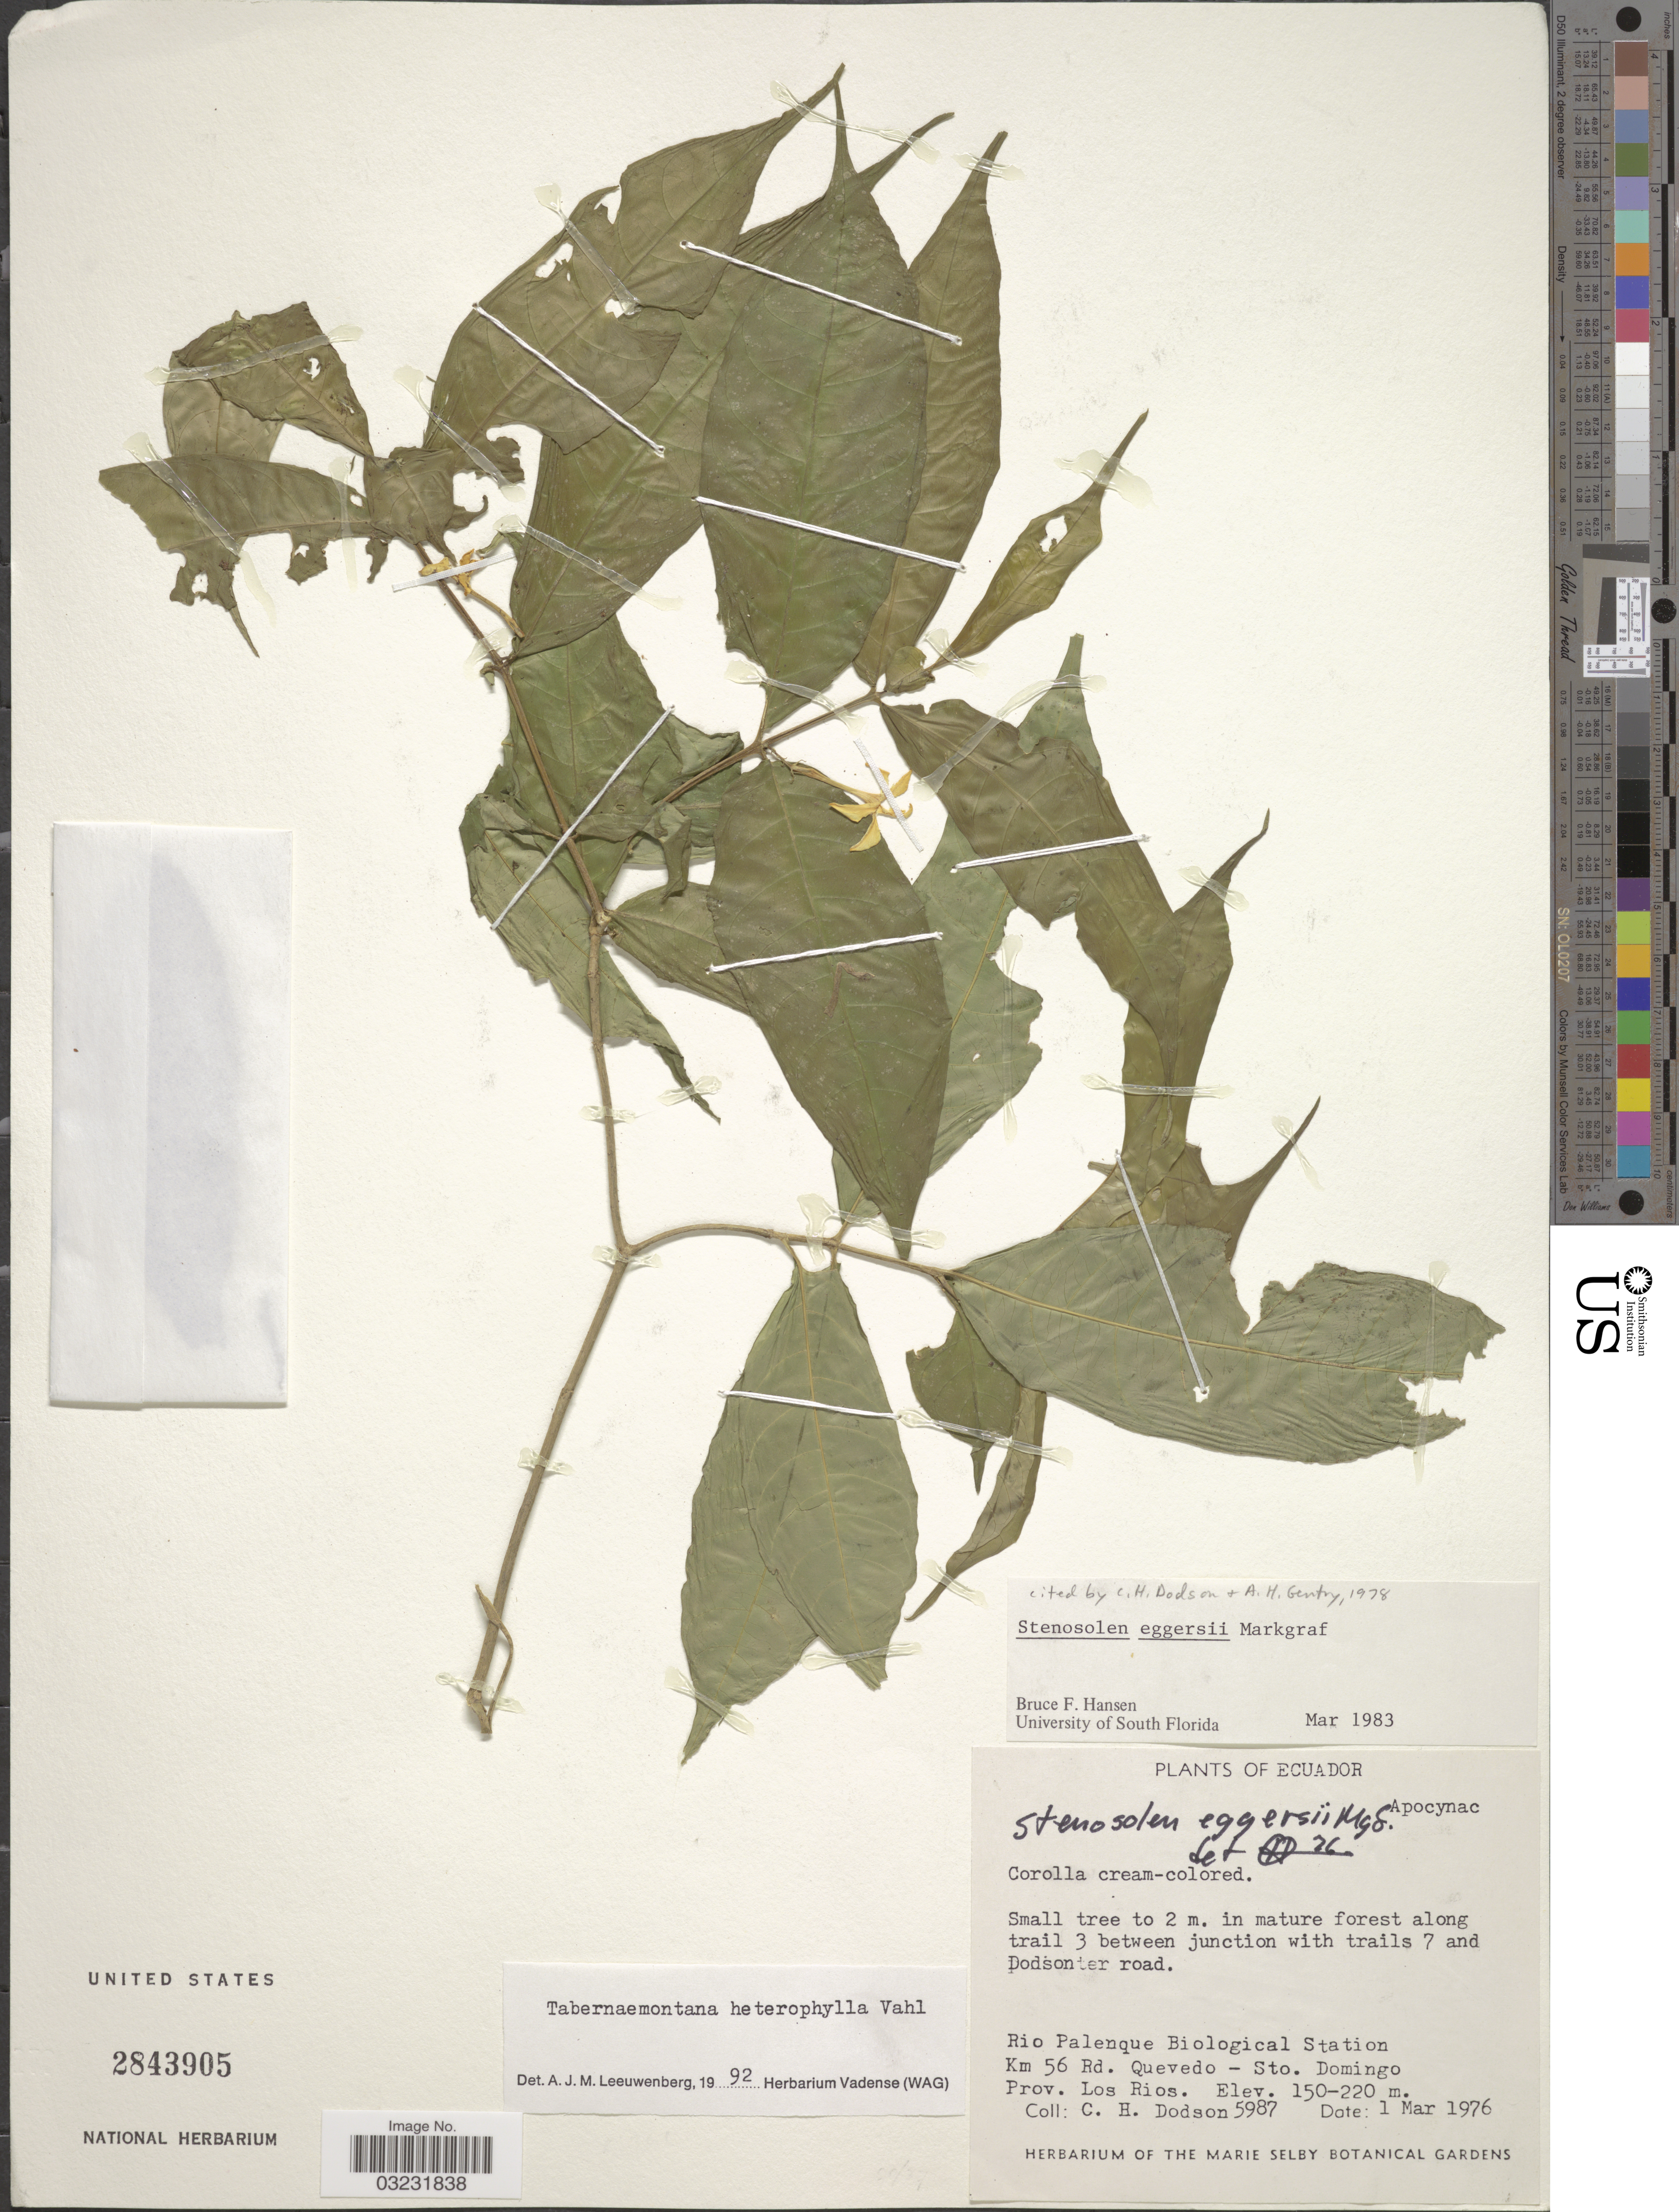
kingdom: Plantae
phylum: Tracheophyta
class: Magnoliopsida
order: Gentianales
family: Apocynaceae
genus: Tabernaemontana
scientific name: Tabernaemontana heterophylla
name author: Vahl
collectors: C. H. Dodson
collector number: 5987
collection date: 1976-03-01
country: Ecuador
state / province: Los Ríos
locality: Rio Palenque Biological Station Km 56 Rd. Quevedo - Sto. Domingo. Prov. Los Rios.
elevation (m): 150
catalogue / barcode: US 2843905